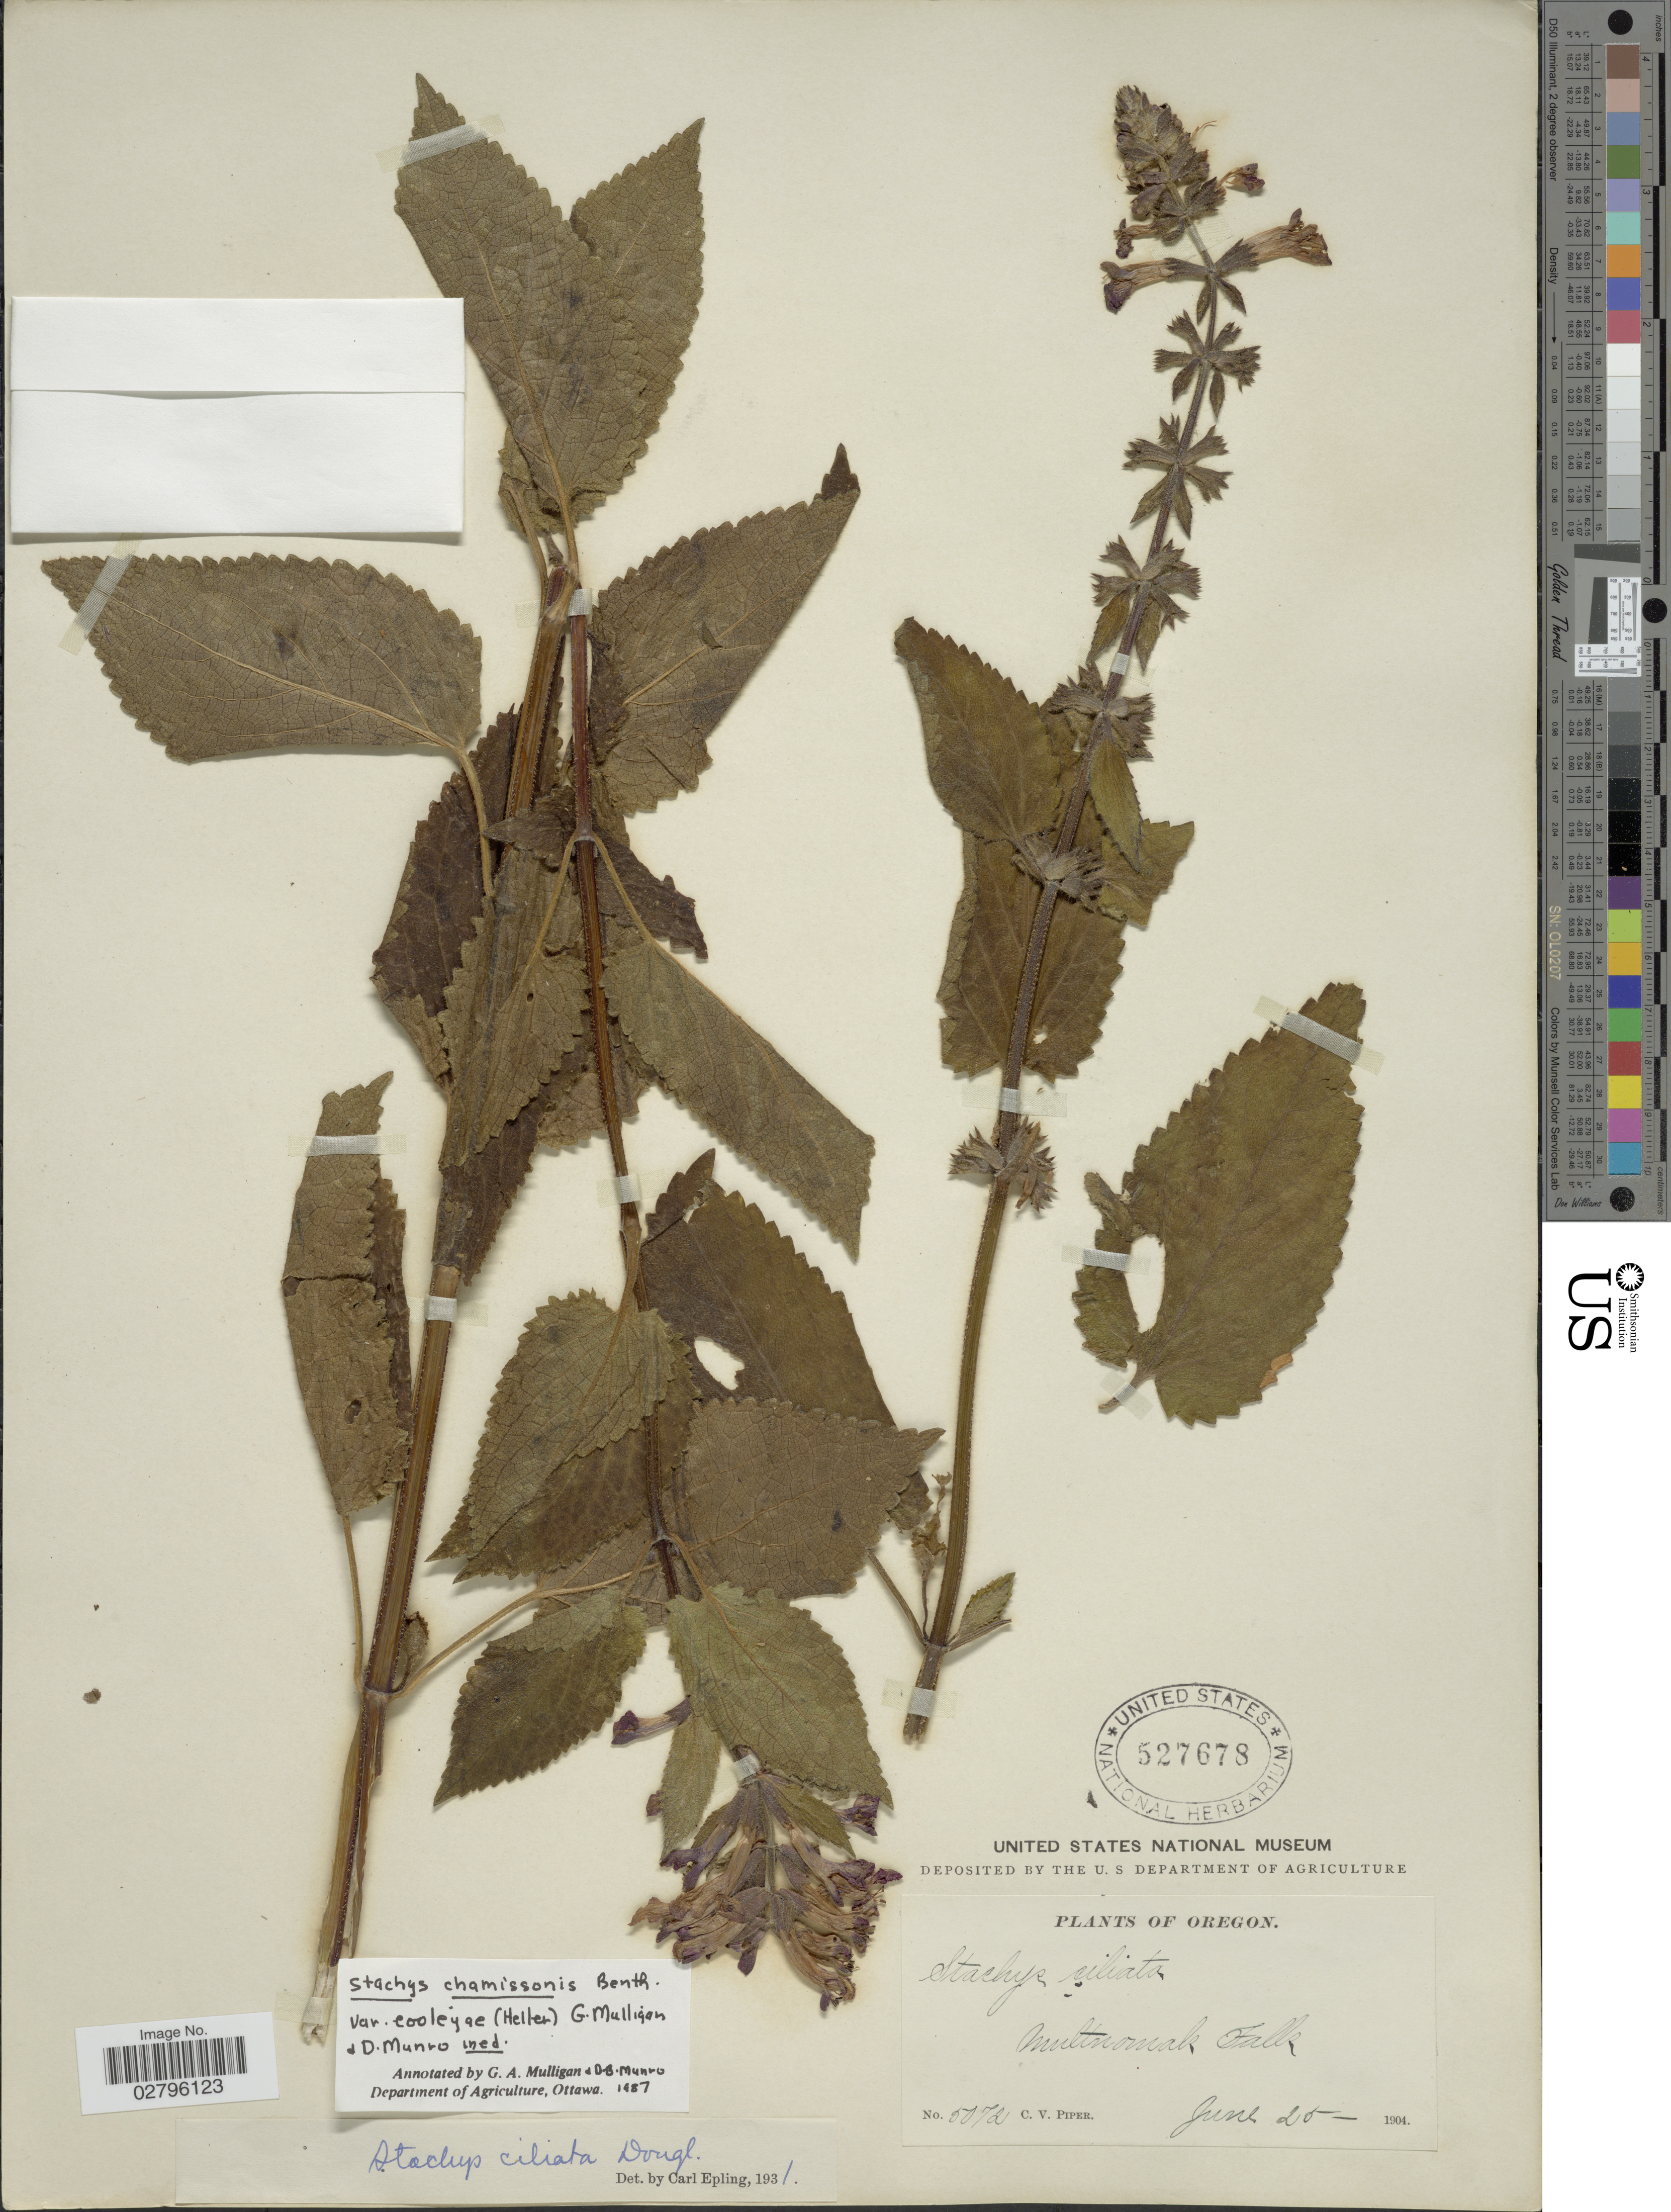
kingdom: Plantae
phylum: Tracheophyta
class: Magnoliopsida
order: Lamiales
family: Lamiaceae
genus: Stachys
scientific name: Stachys chamissonis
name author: Benth.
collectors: C. V. Piper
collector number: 5072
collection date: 1904-06-25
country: United States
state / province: Oregon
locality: Multnomah Falls.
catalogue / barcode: US 527678